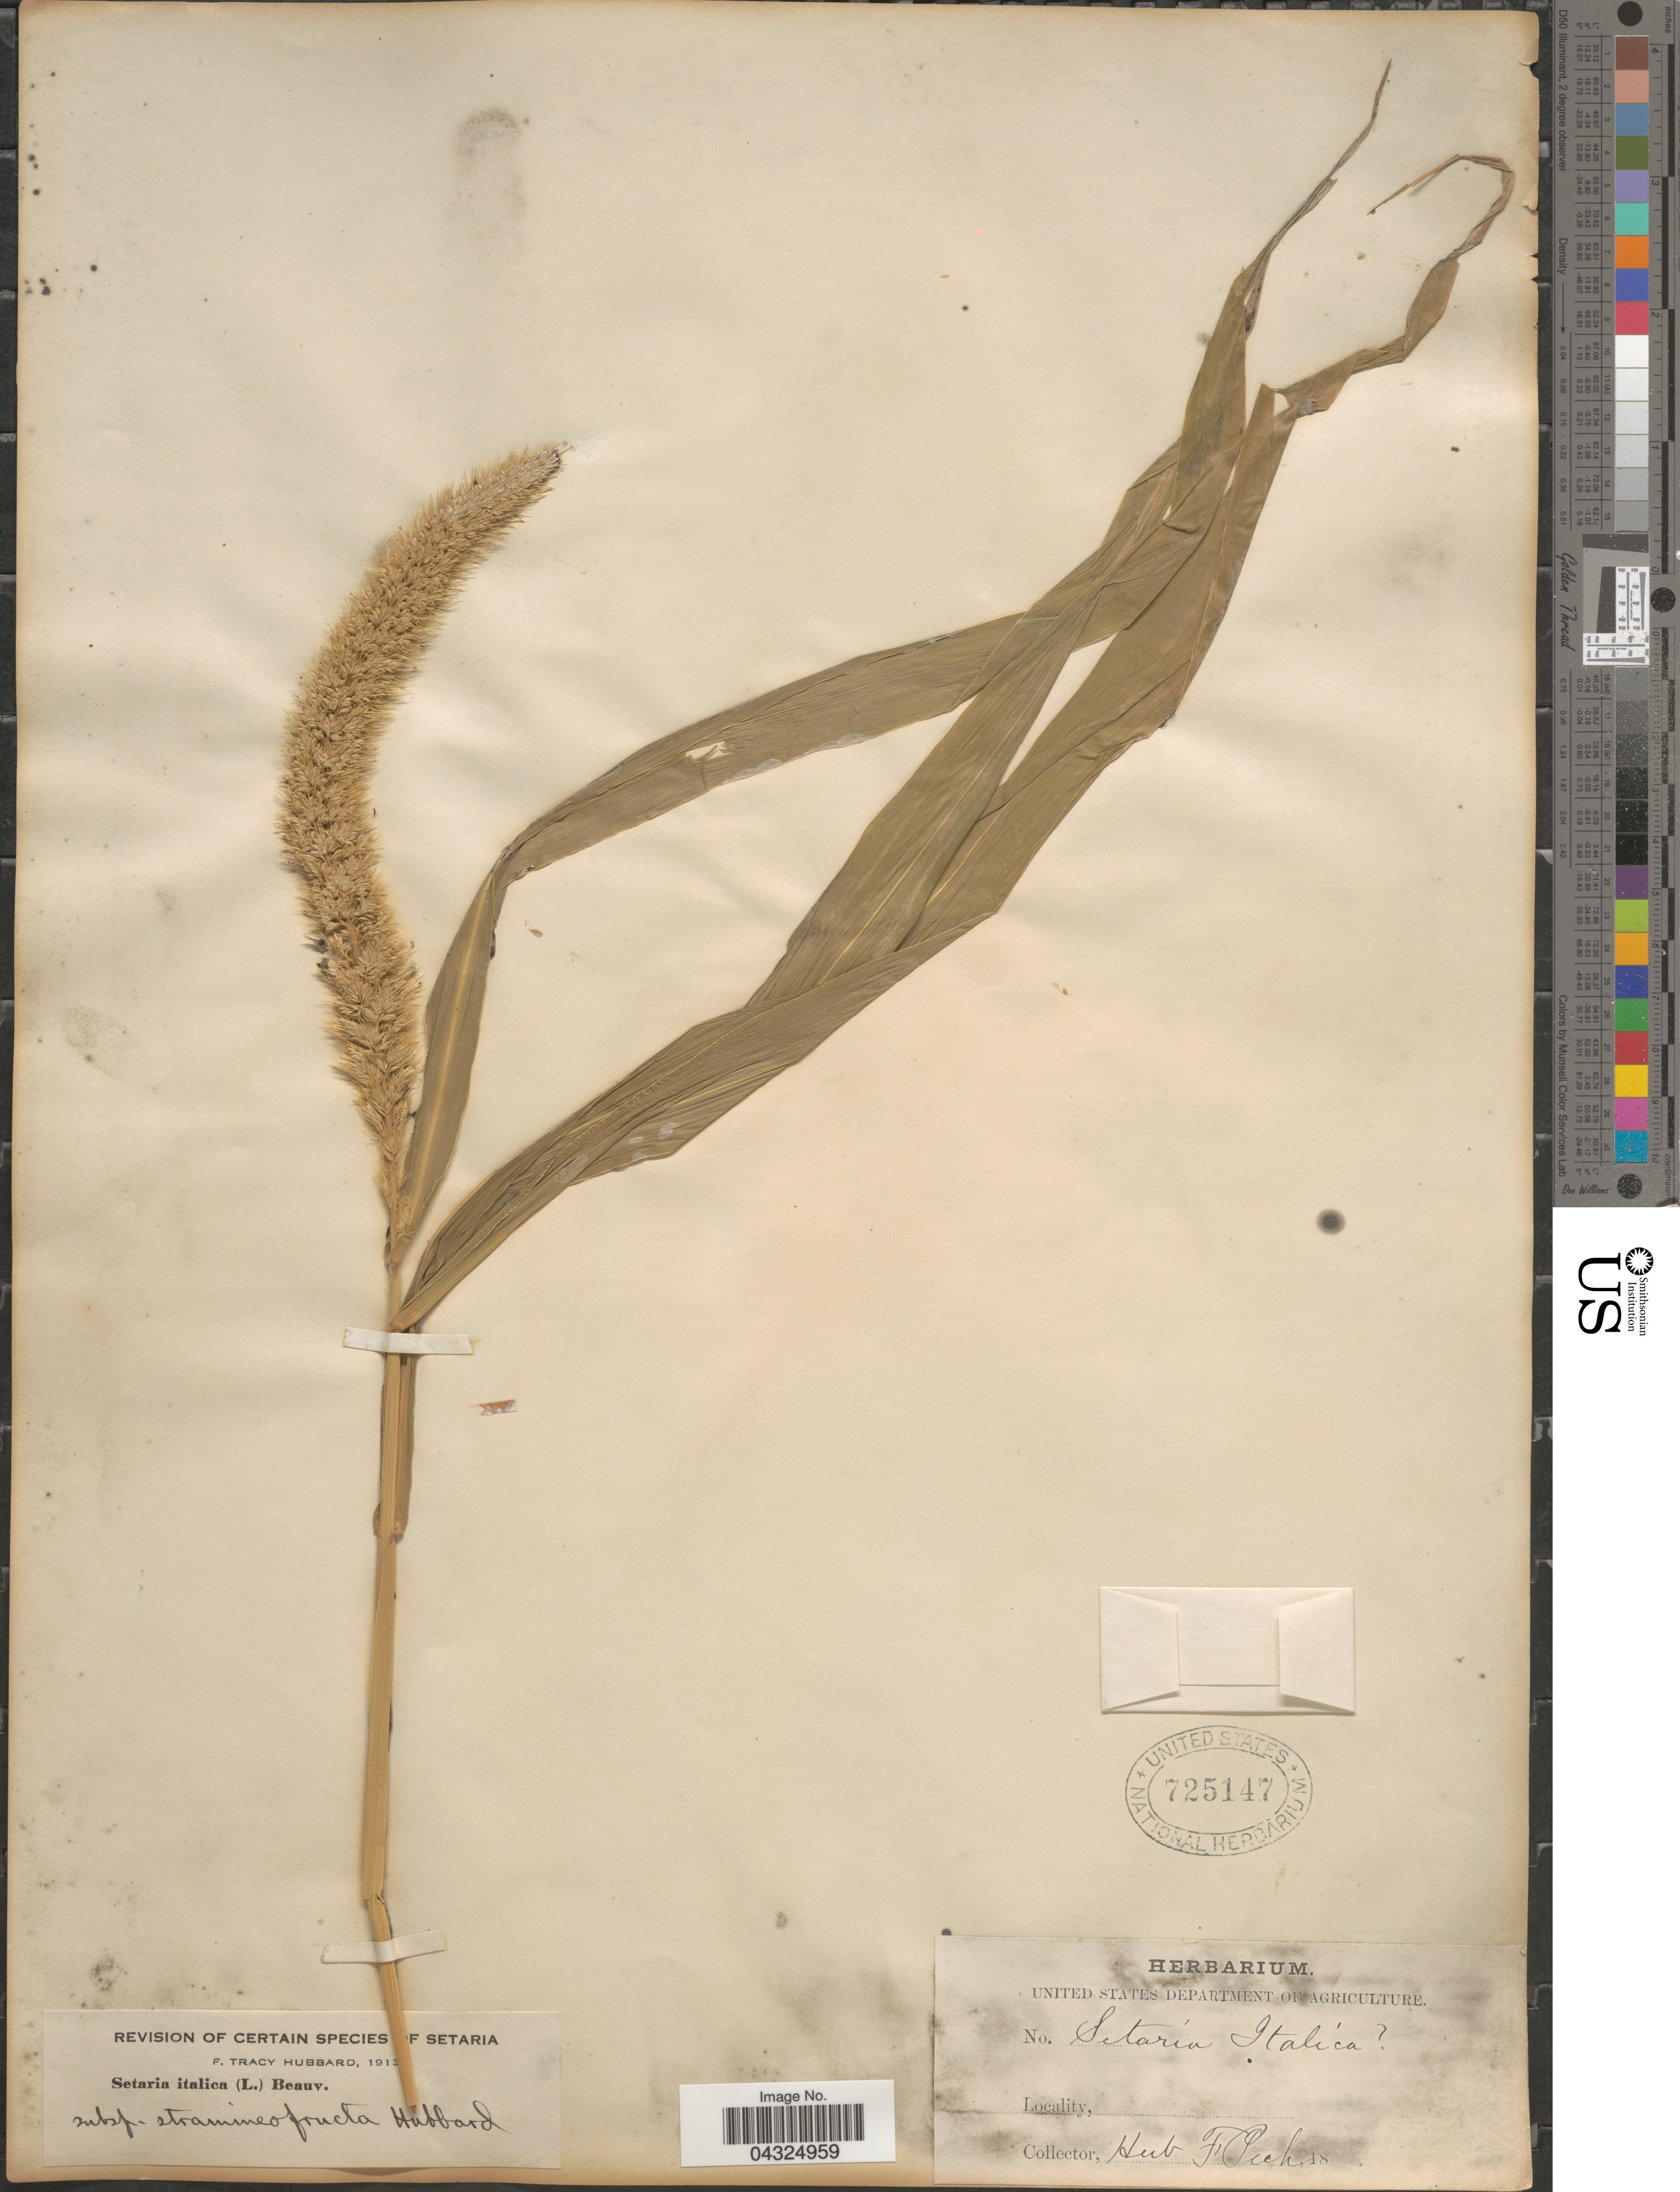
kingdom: Plantae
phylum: Tracheophyta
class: Liliopsida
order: Poales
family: Poaceae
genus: Setaria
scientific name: Setaria italica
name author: (L.) P. Beauv.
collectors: ex herb. T. Pichler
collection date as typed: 18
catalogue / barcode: US 725147